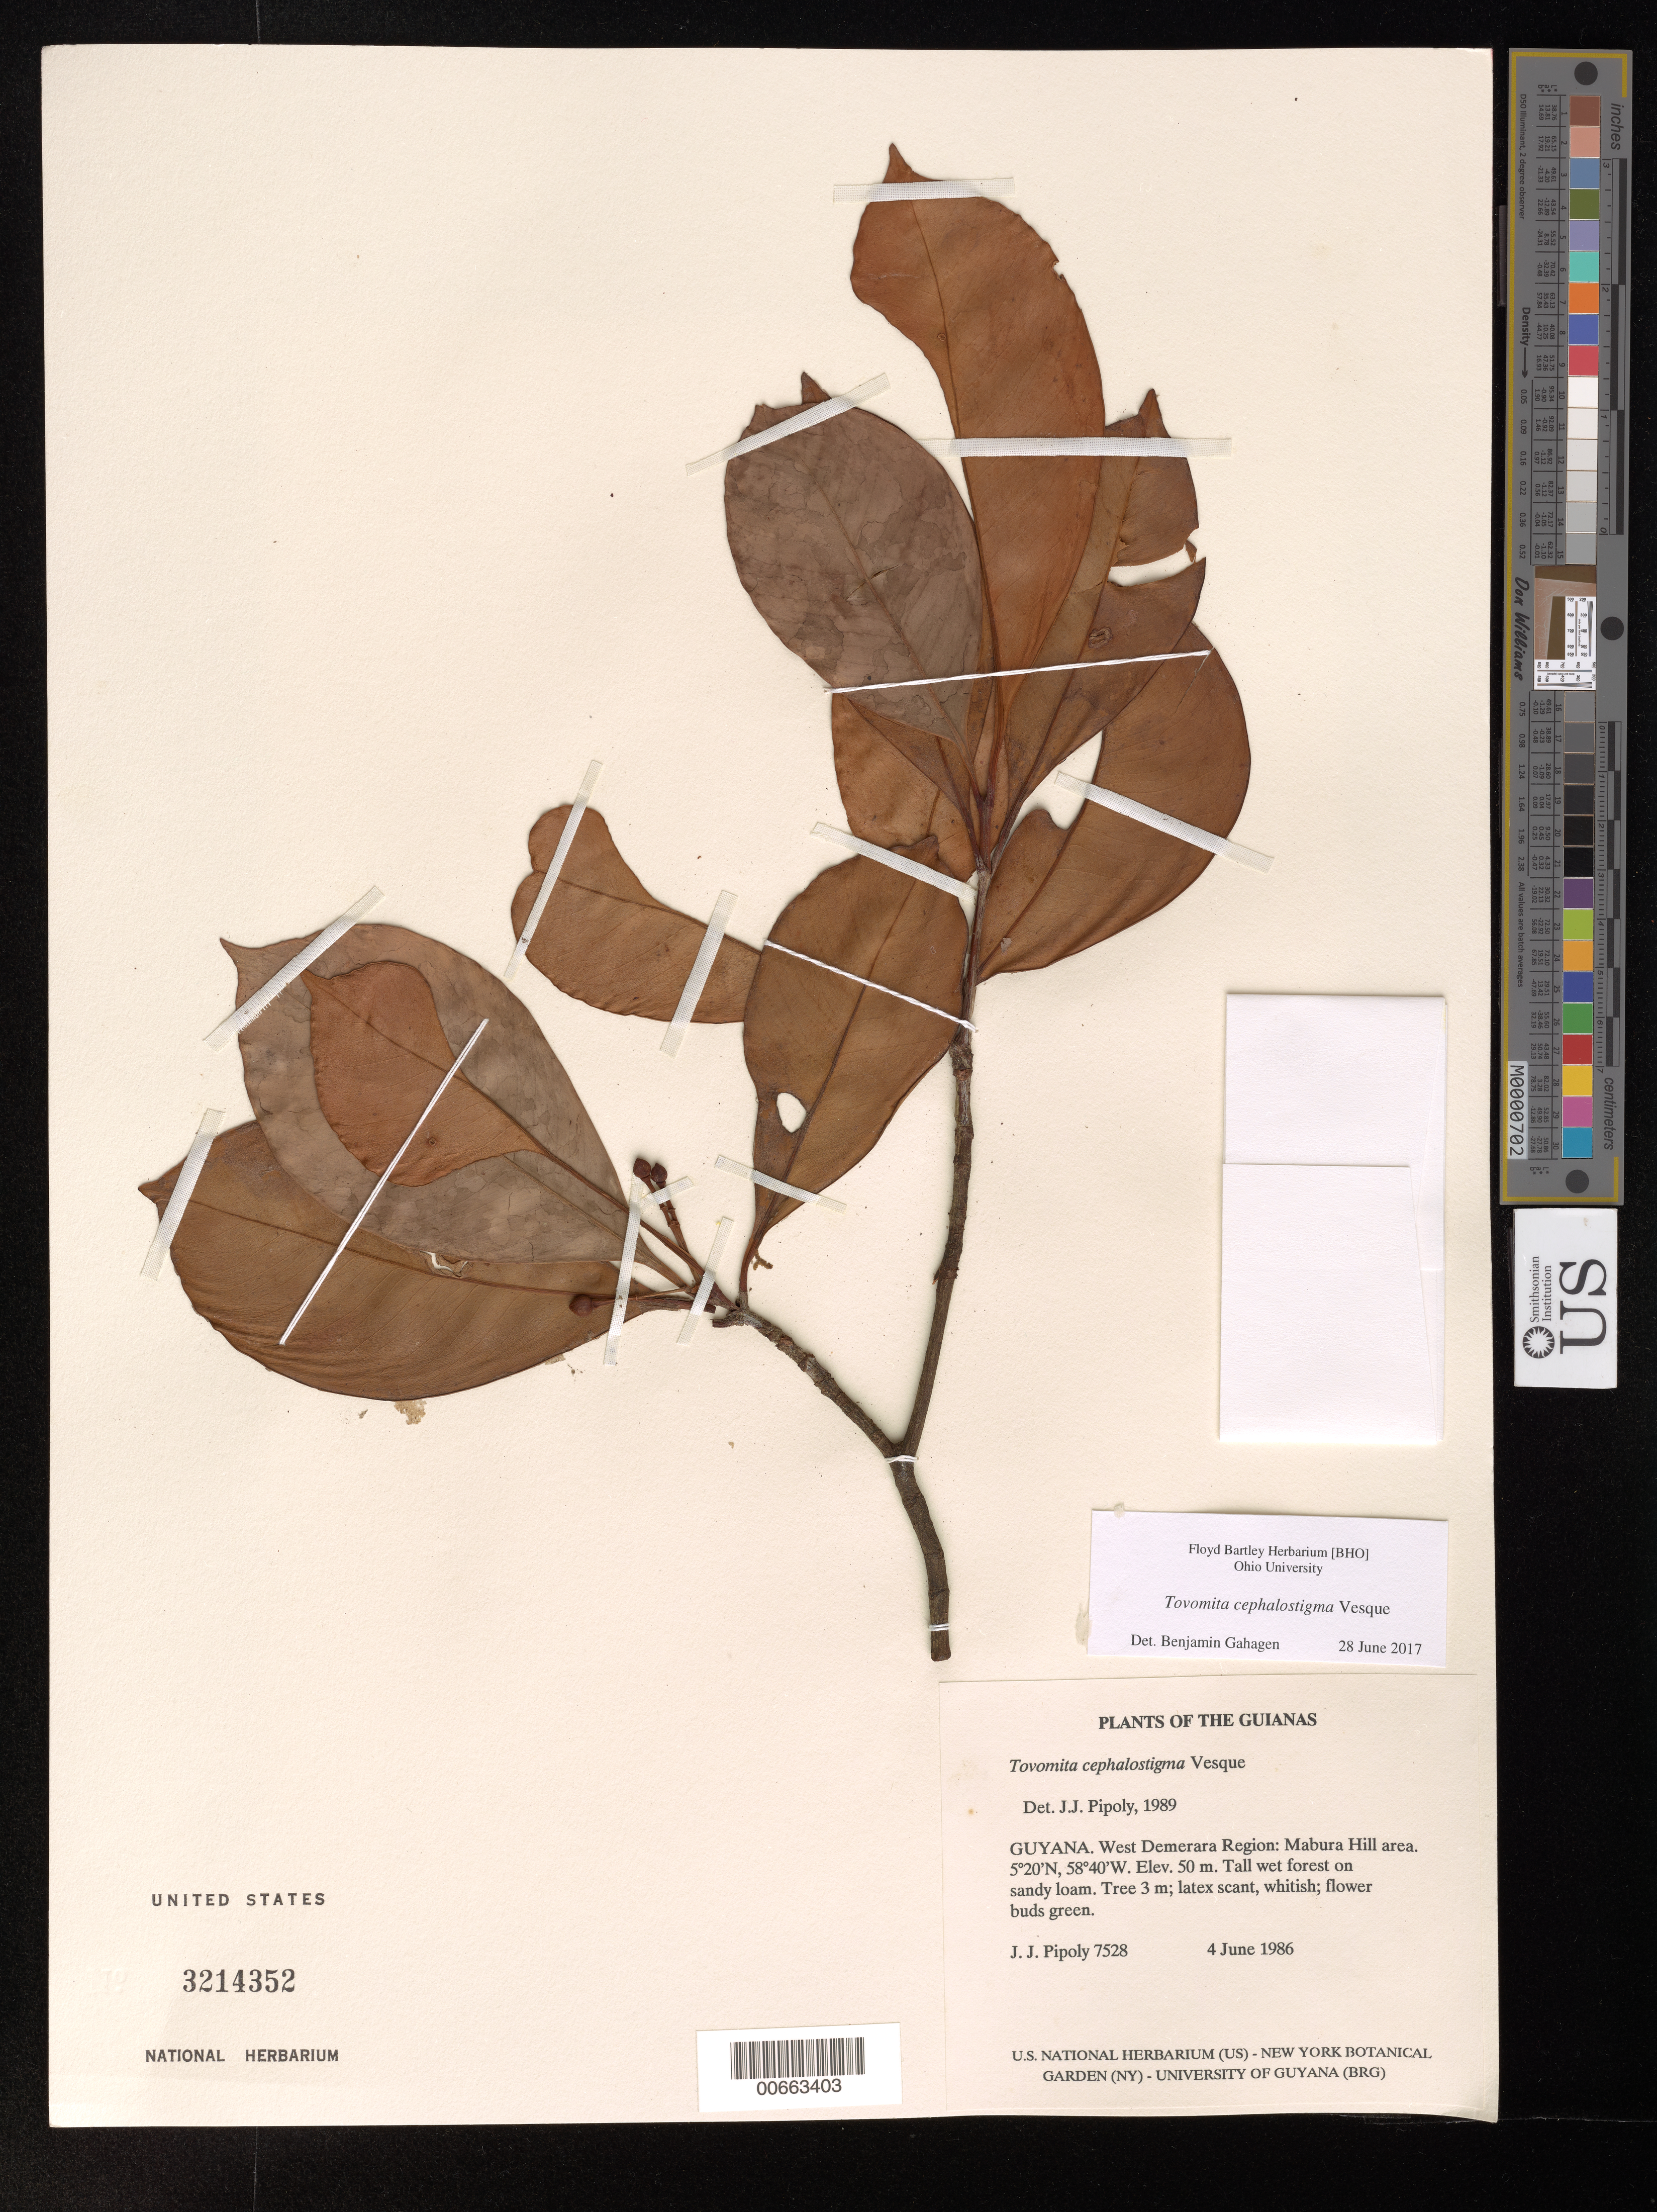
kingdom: Plantae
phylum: Tracheophyta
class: Magnoliopsida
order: Malpighiales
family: Clusiaceae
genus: Tovomita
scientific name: Tovomita cephalostigma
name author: Vesque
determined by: Pipoly, J. J., III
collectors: J. J. Pipoly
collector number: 7528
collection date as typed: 4 June 1986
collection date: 1986-06-04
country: Guyana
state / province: U. Demerara-Berbice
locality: Mabura Hill area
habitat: Tall wet forest on sandy loam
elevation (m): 50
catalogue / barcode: US 3214352